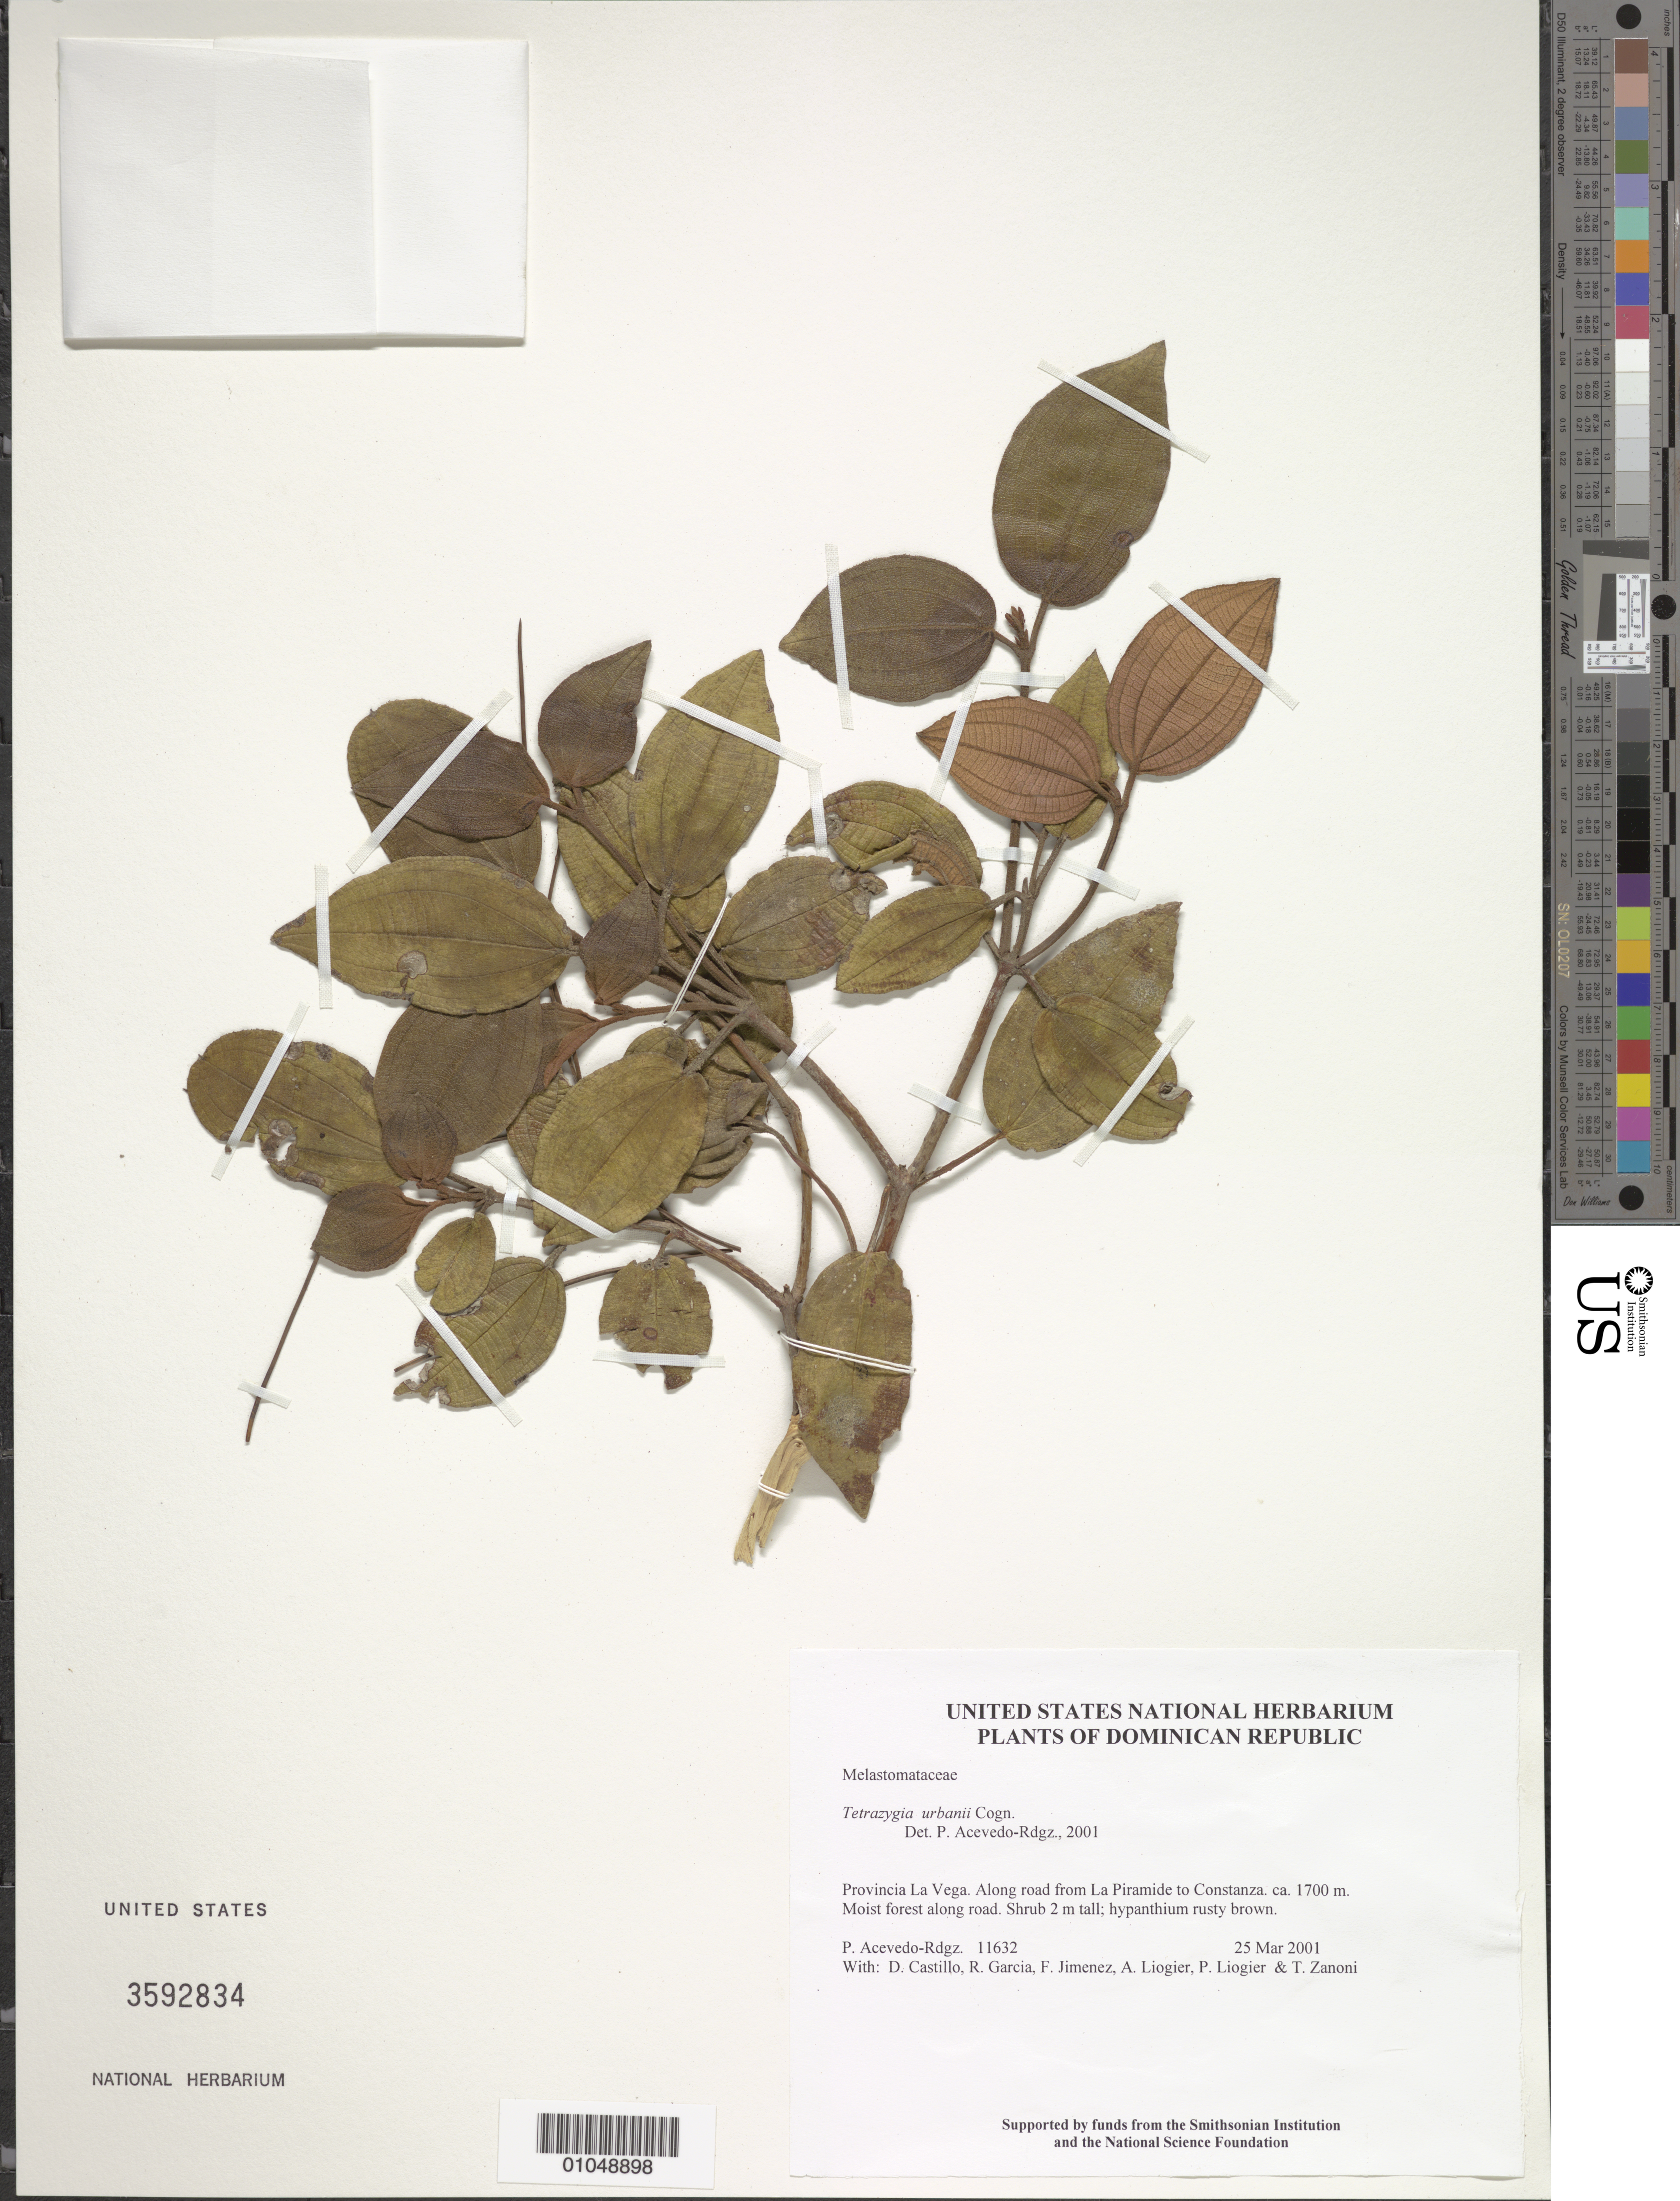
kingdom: Plantae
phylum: Tracheophyta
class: Magnoliopsida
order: Myrtales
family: Melastomataceae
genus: Tetrazygia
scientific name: Tetrazygia urbanii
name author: Cogn.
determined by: Acevedo-Rodríguez, P., (BOT), Smithsonian Institution - National Museum of Natural History (UNITED STATES)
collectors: P. Acevedo-Rodr., D. Castillo, R. G. García, F. Jimenez, A. H. Liogier, M. P. Liogier & T. A. Zanoni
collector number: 11632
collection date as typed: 25 Mar 2001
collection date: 2001-03-25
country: Dominican Republic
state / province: La Vega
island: Hispaniola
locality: Provincia La Vega. Along road from La Piramide to Constanza.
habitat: Moist forest along road.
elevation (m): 1700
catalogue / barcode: US 3592834